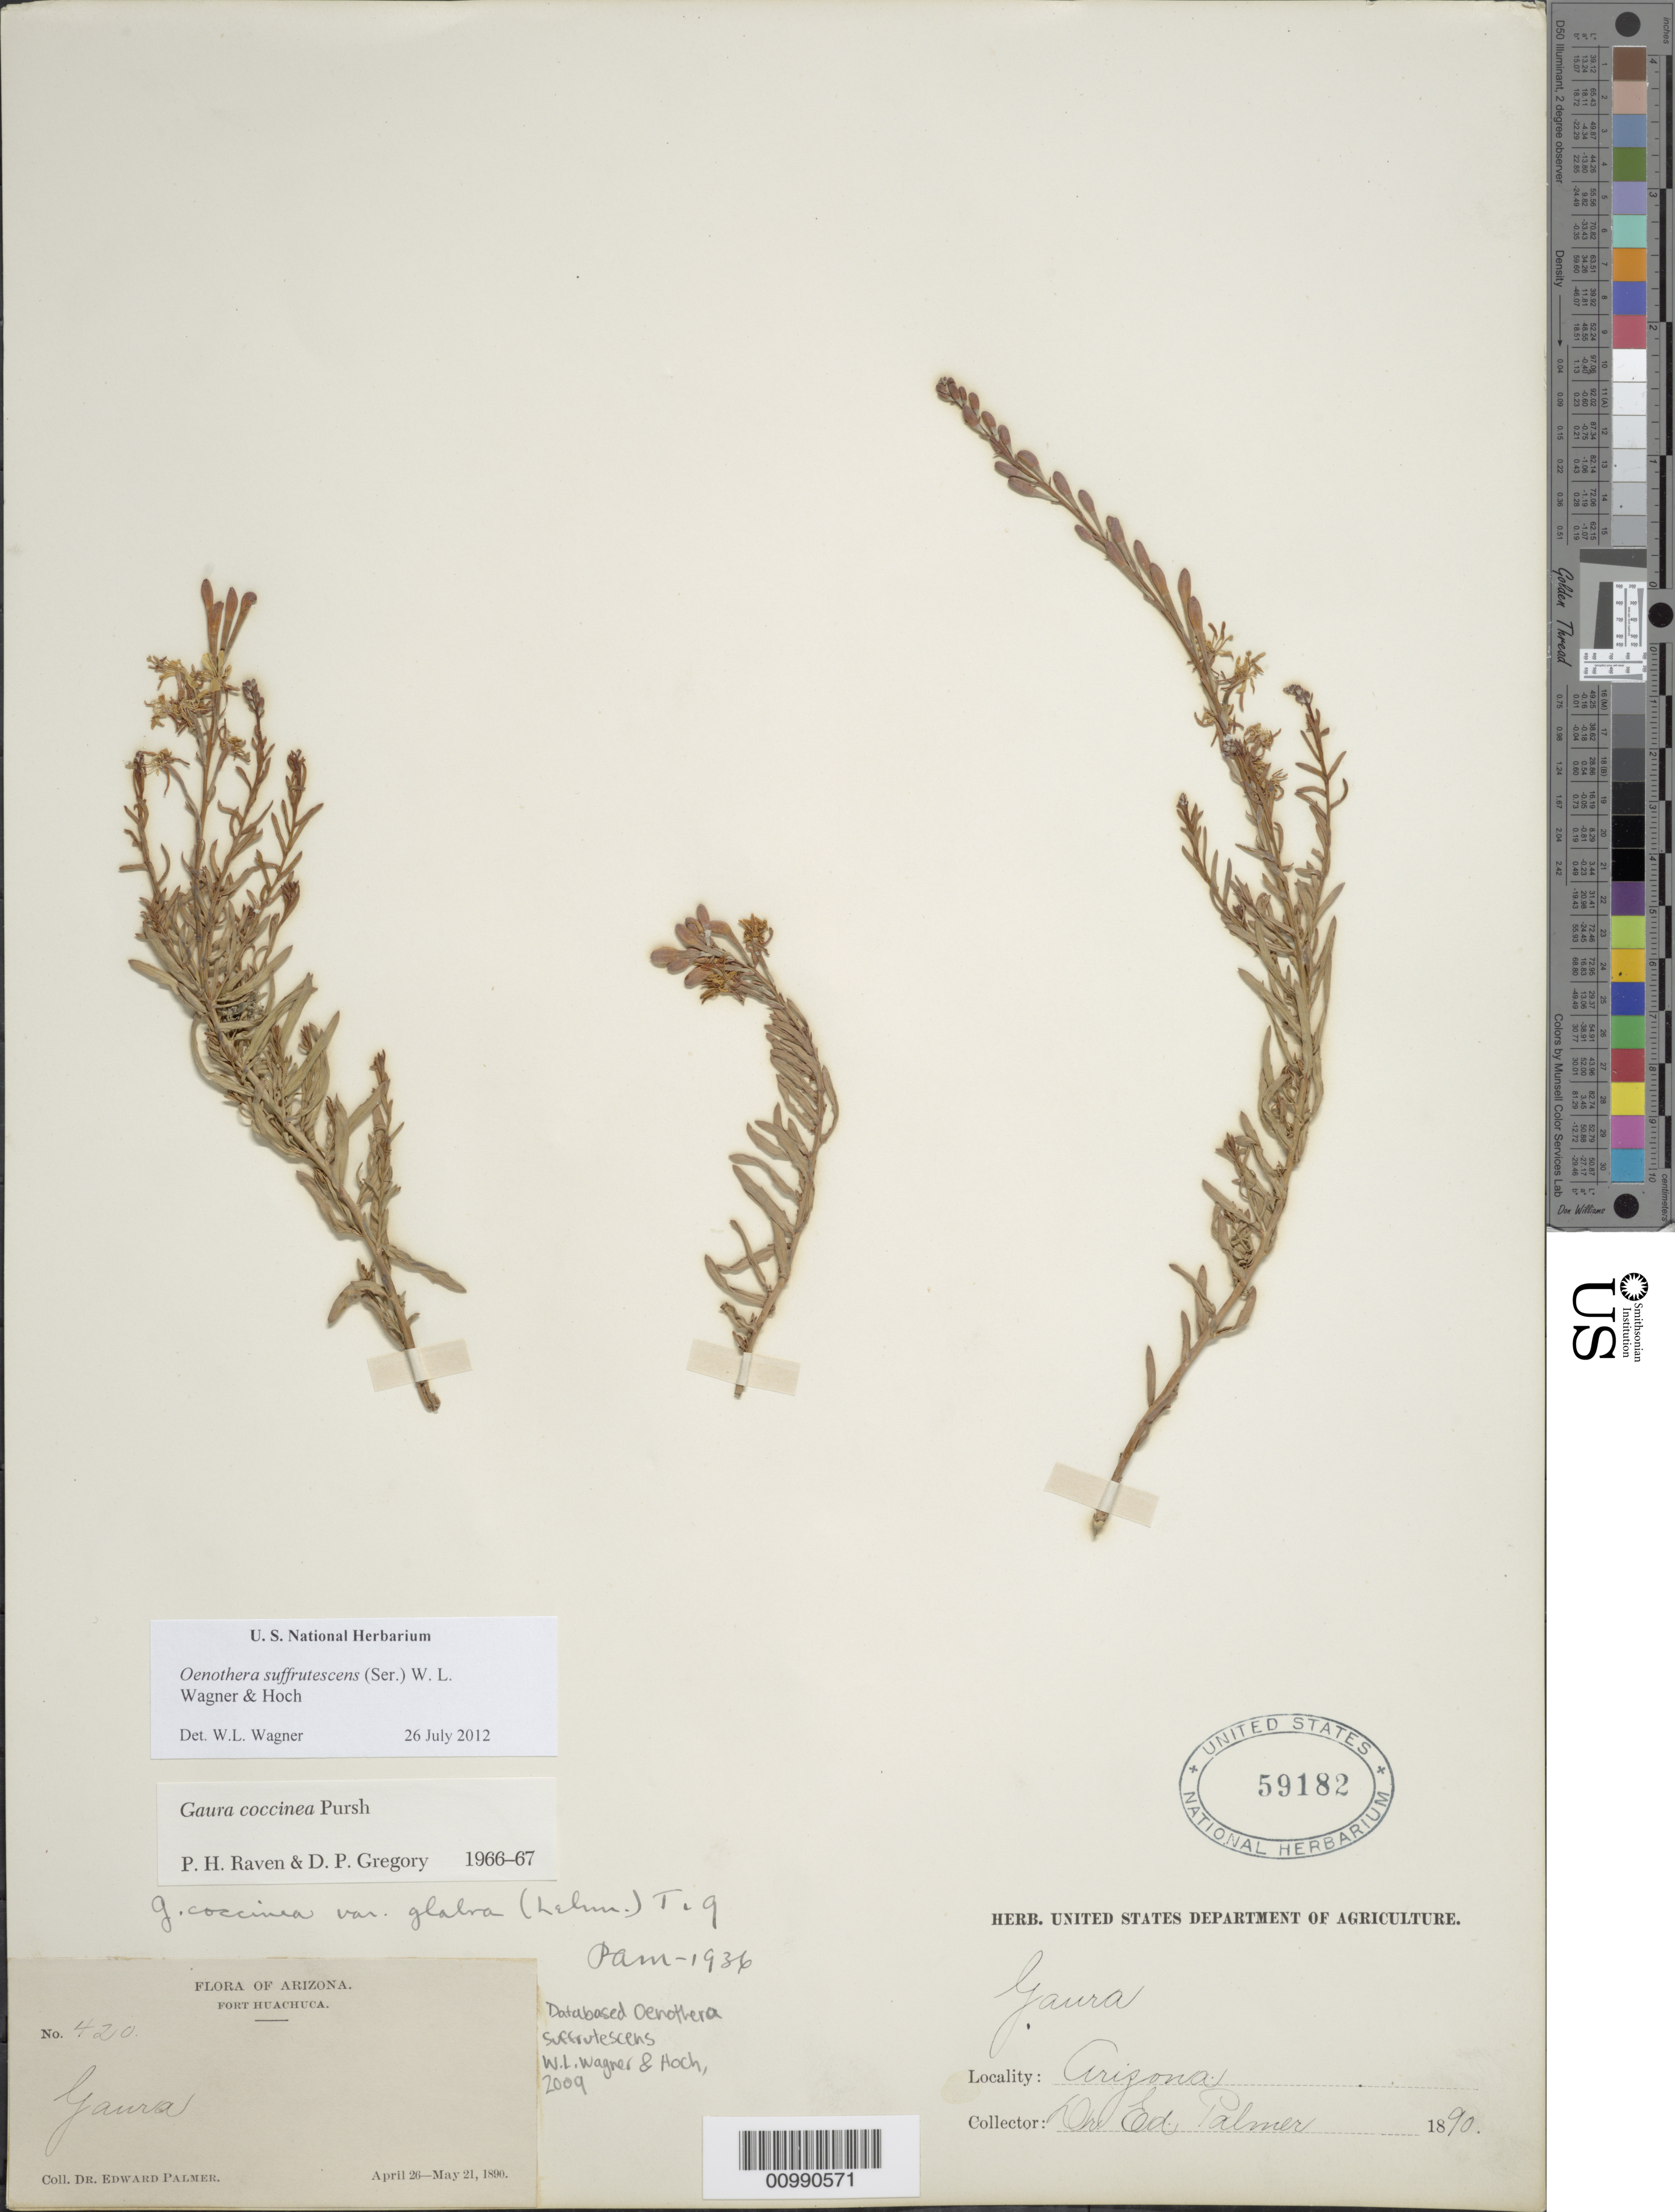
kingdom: Plantae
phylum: Tracheophyta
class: Magnoliopsida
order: Myrtales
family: Onagraceae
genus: Oenothera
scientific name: Oenothera suffrutescens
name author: (Ser.) W.L. Wagner & Hoch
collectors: E. Palmer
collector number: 420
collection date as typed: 26 Apr 1890 to 21 May 1890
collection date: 1890-04-26/1890-05-21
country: United States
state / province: Arizona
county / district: Cochise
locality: Fort Huachuca.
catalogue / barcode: US 59182